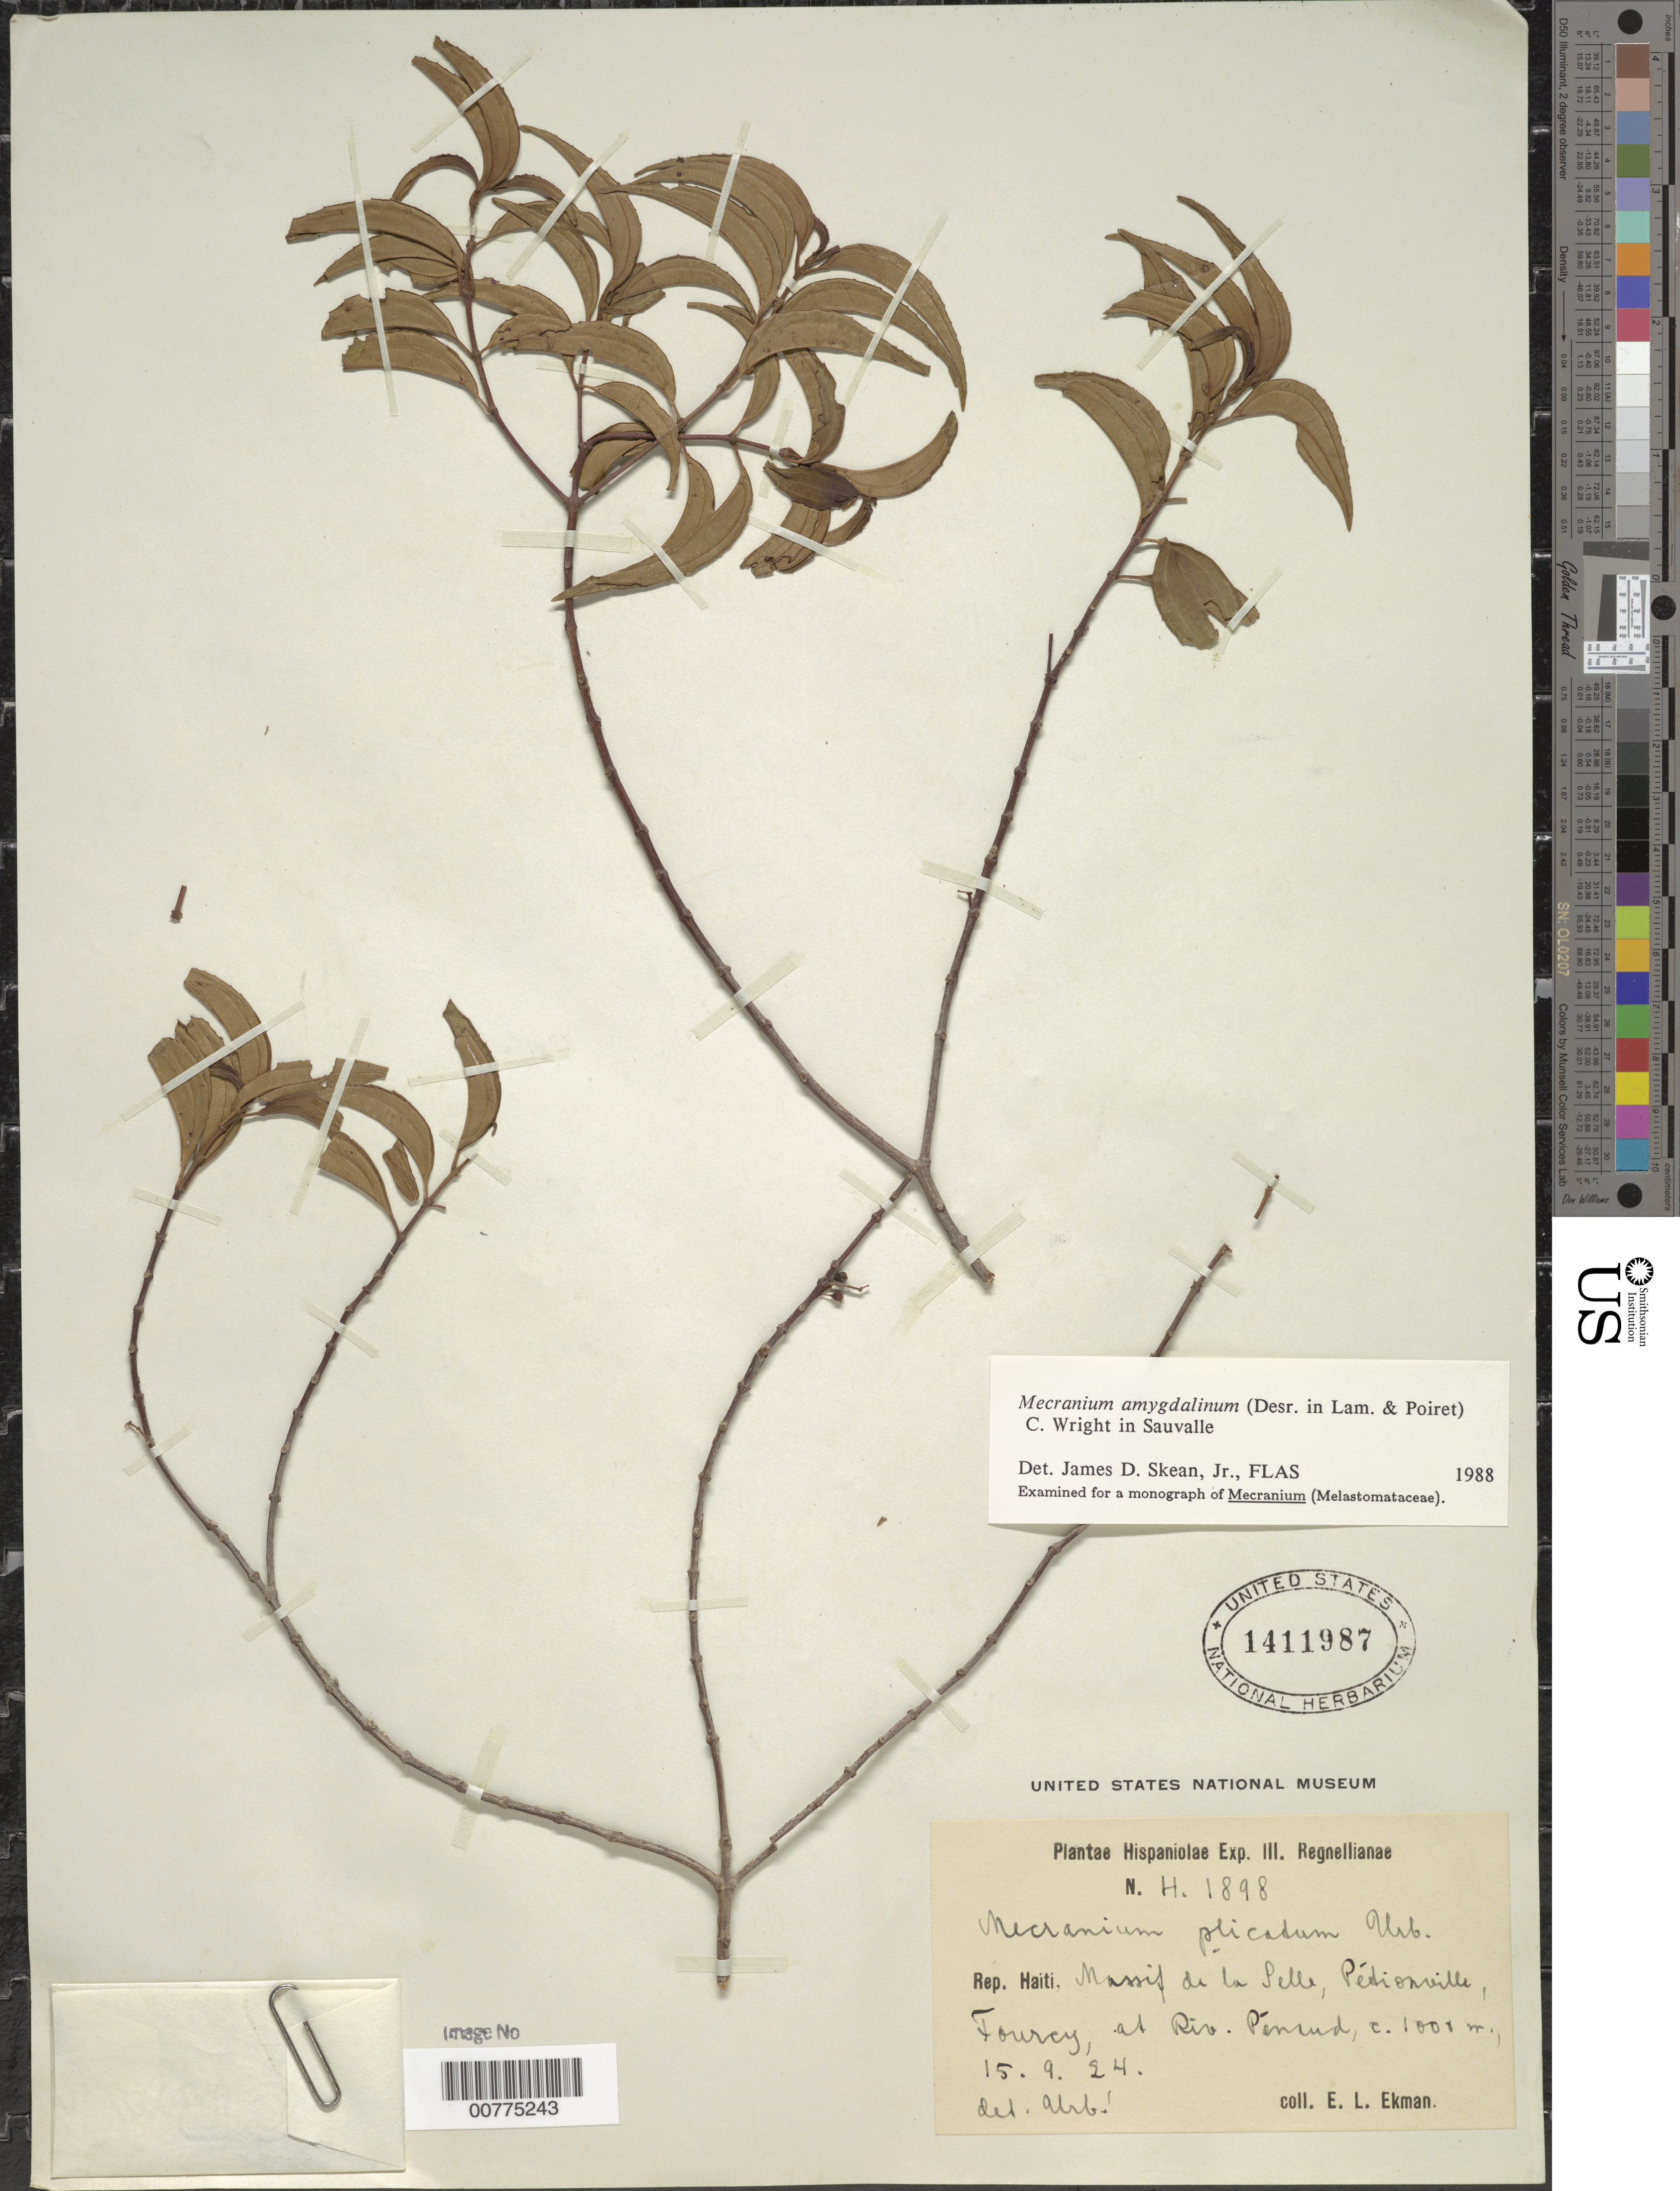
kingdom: Plantae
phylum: Tracheophyta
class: Magnoliopsida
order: Myrtales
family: Melastomataceae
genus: Mecranium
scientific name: Mecranium amygdalinum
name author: (Desr.) C. Wright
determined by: Skean, J. D., Jr.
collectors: E. L. Ekman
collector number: H 1898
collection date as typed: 15 Sep 1924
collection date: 1924-09-15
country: Haiti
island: Hispaniola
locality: Massif de la Selle, Pétionville, Fourcy, at Riv. Pénrud.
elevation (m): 1001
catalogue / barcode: US 1411987